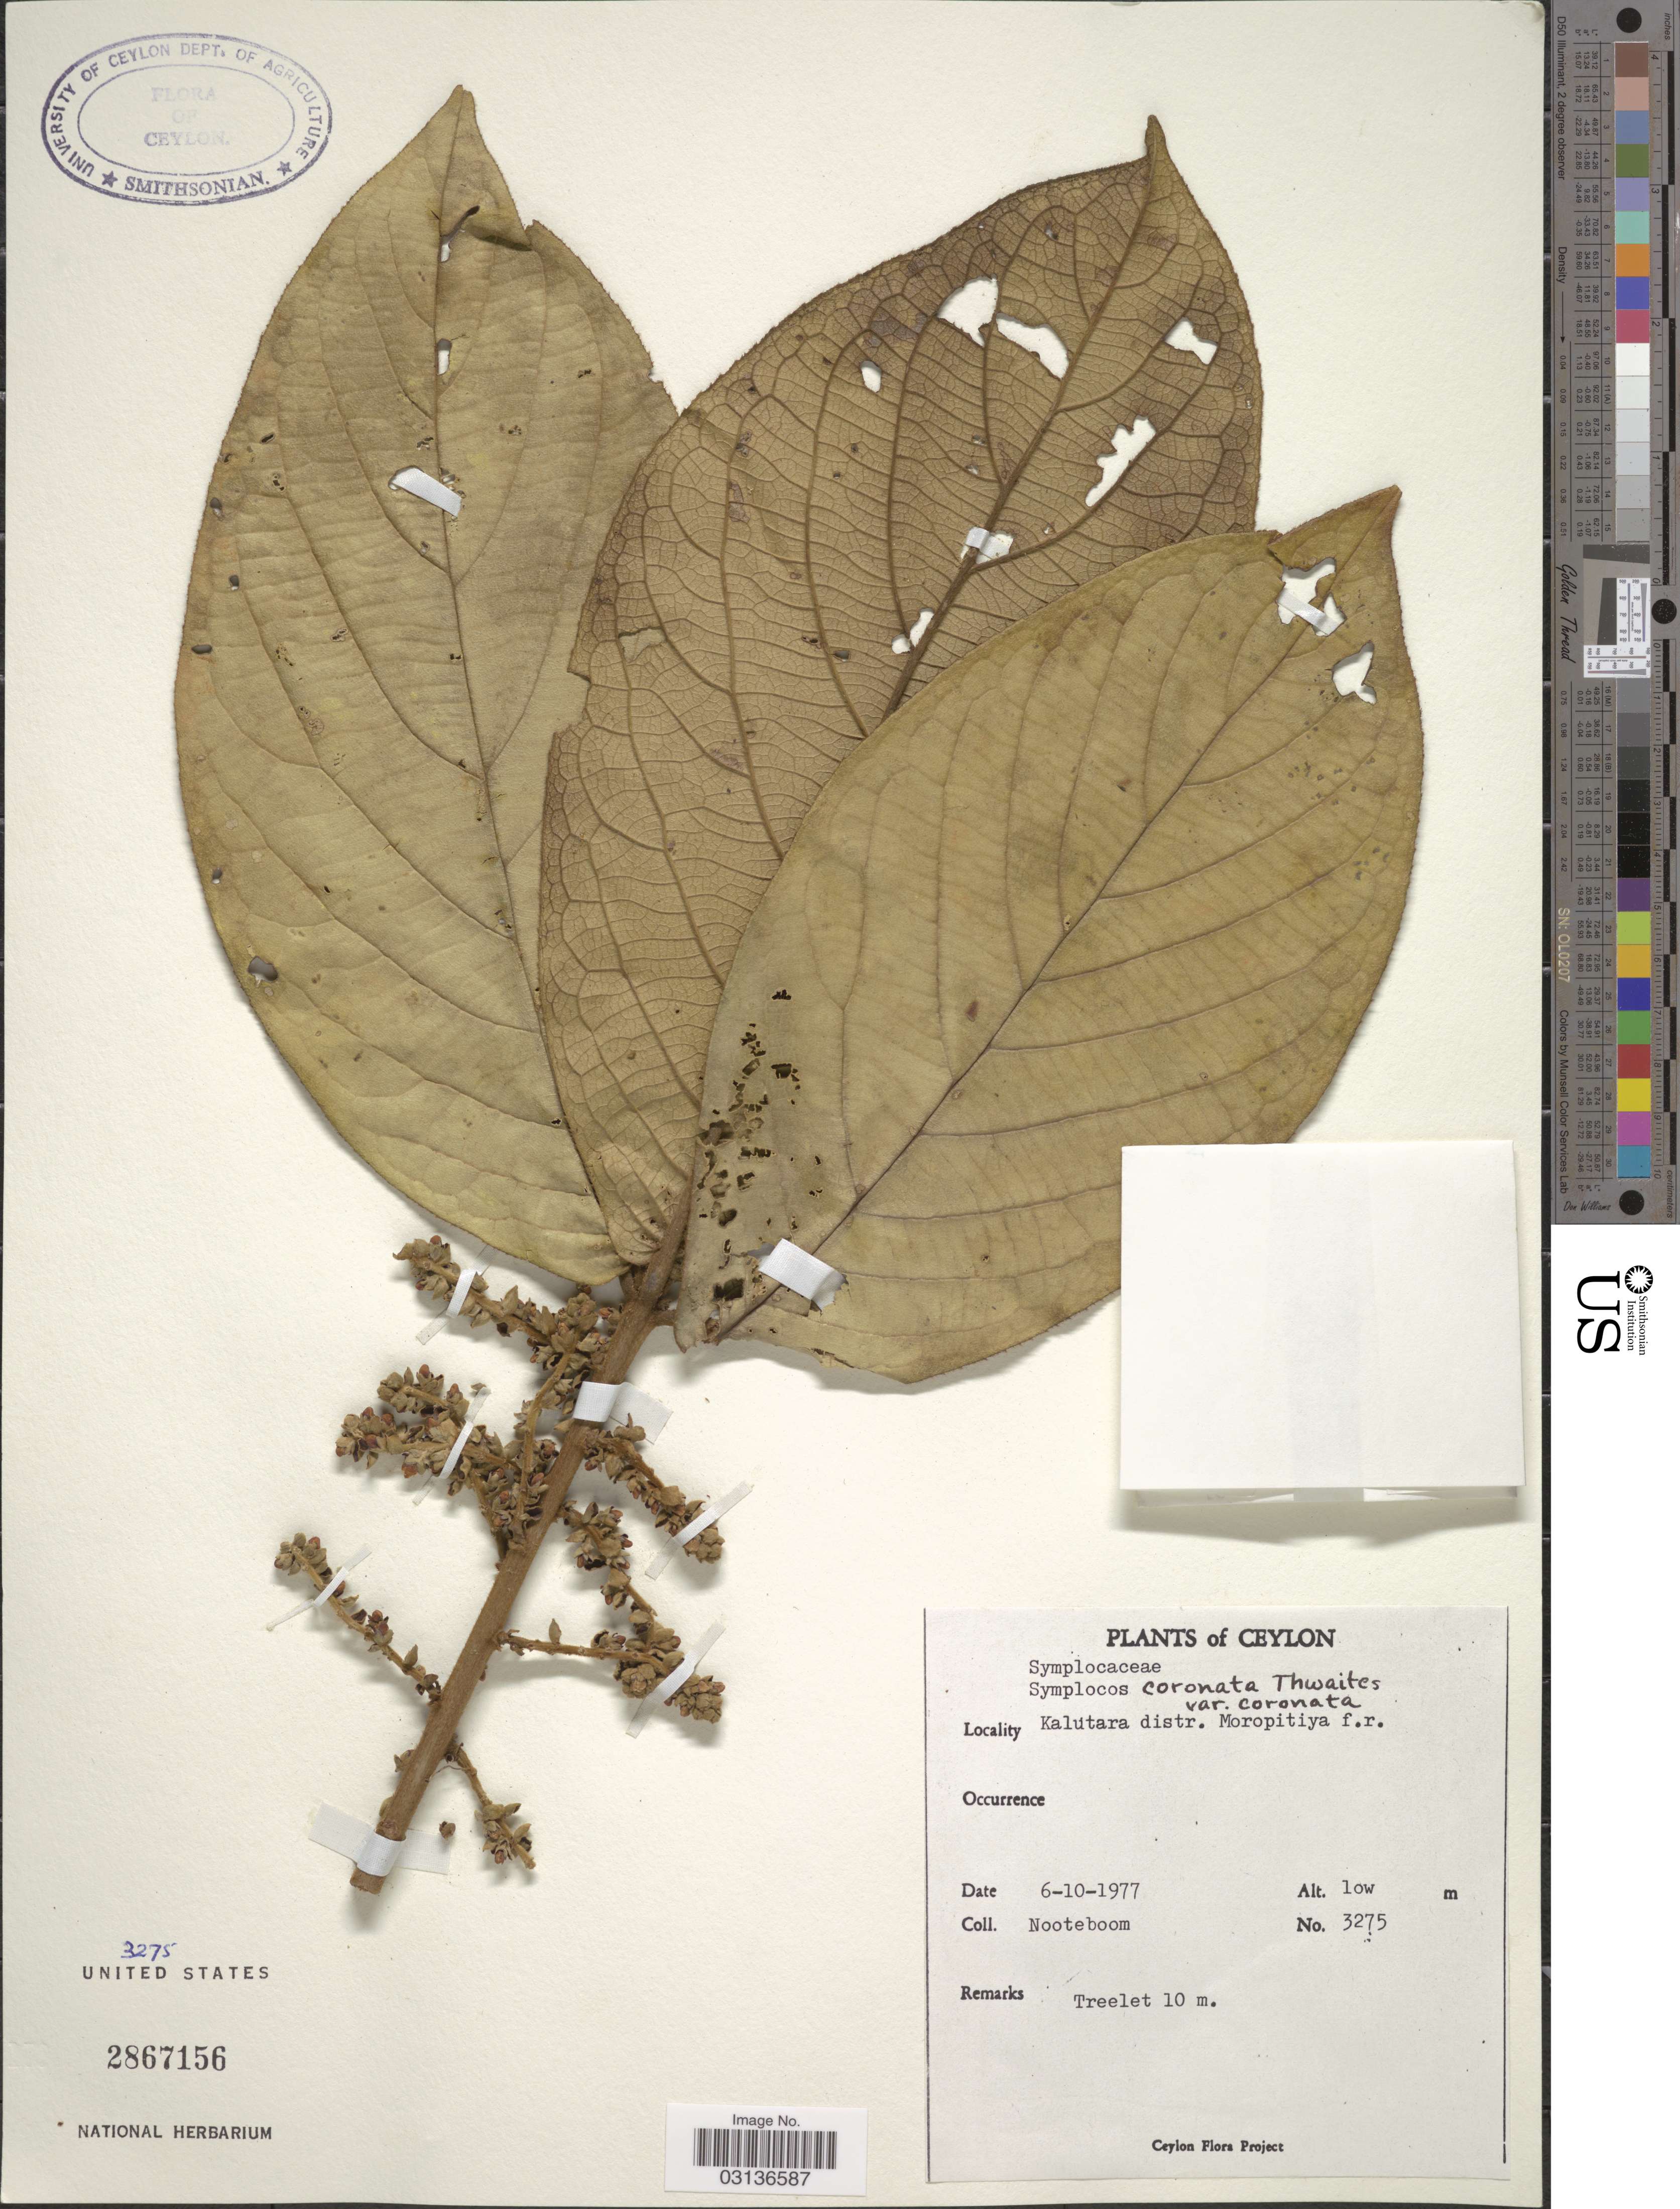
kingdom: Plantae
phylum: Tracheophyta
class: Magnoliopsida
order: Ericales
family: Symplocaceae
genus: Symplocos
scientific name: Symplocos coronata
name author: Thwaites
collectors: Nooteboom, --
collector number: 3275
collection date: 1977-10-06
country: Sri Lanka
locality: Ceylon. Kalutara distr. Moropitiya f.r.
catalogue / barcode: US 2867156